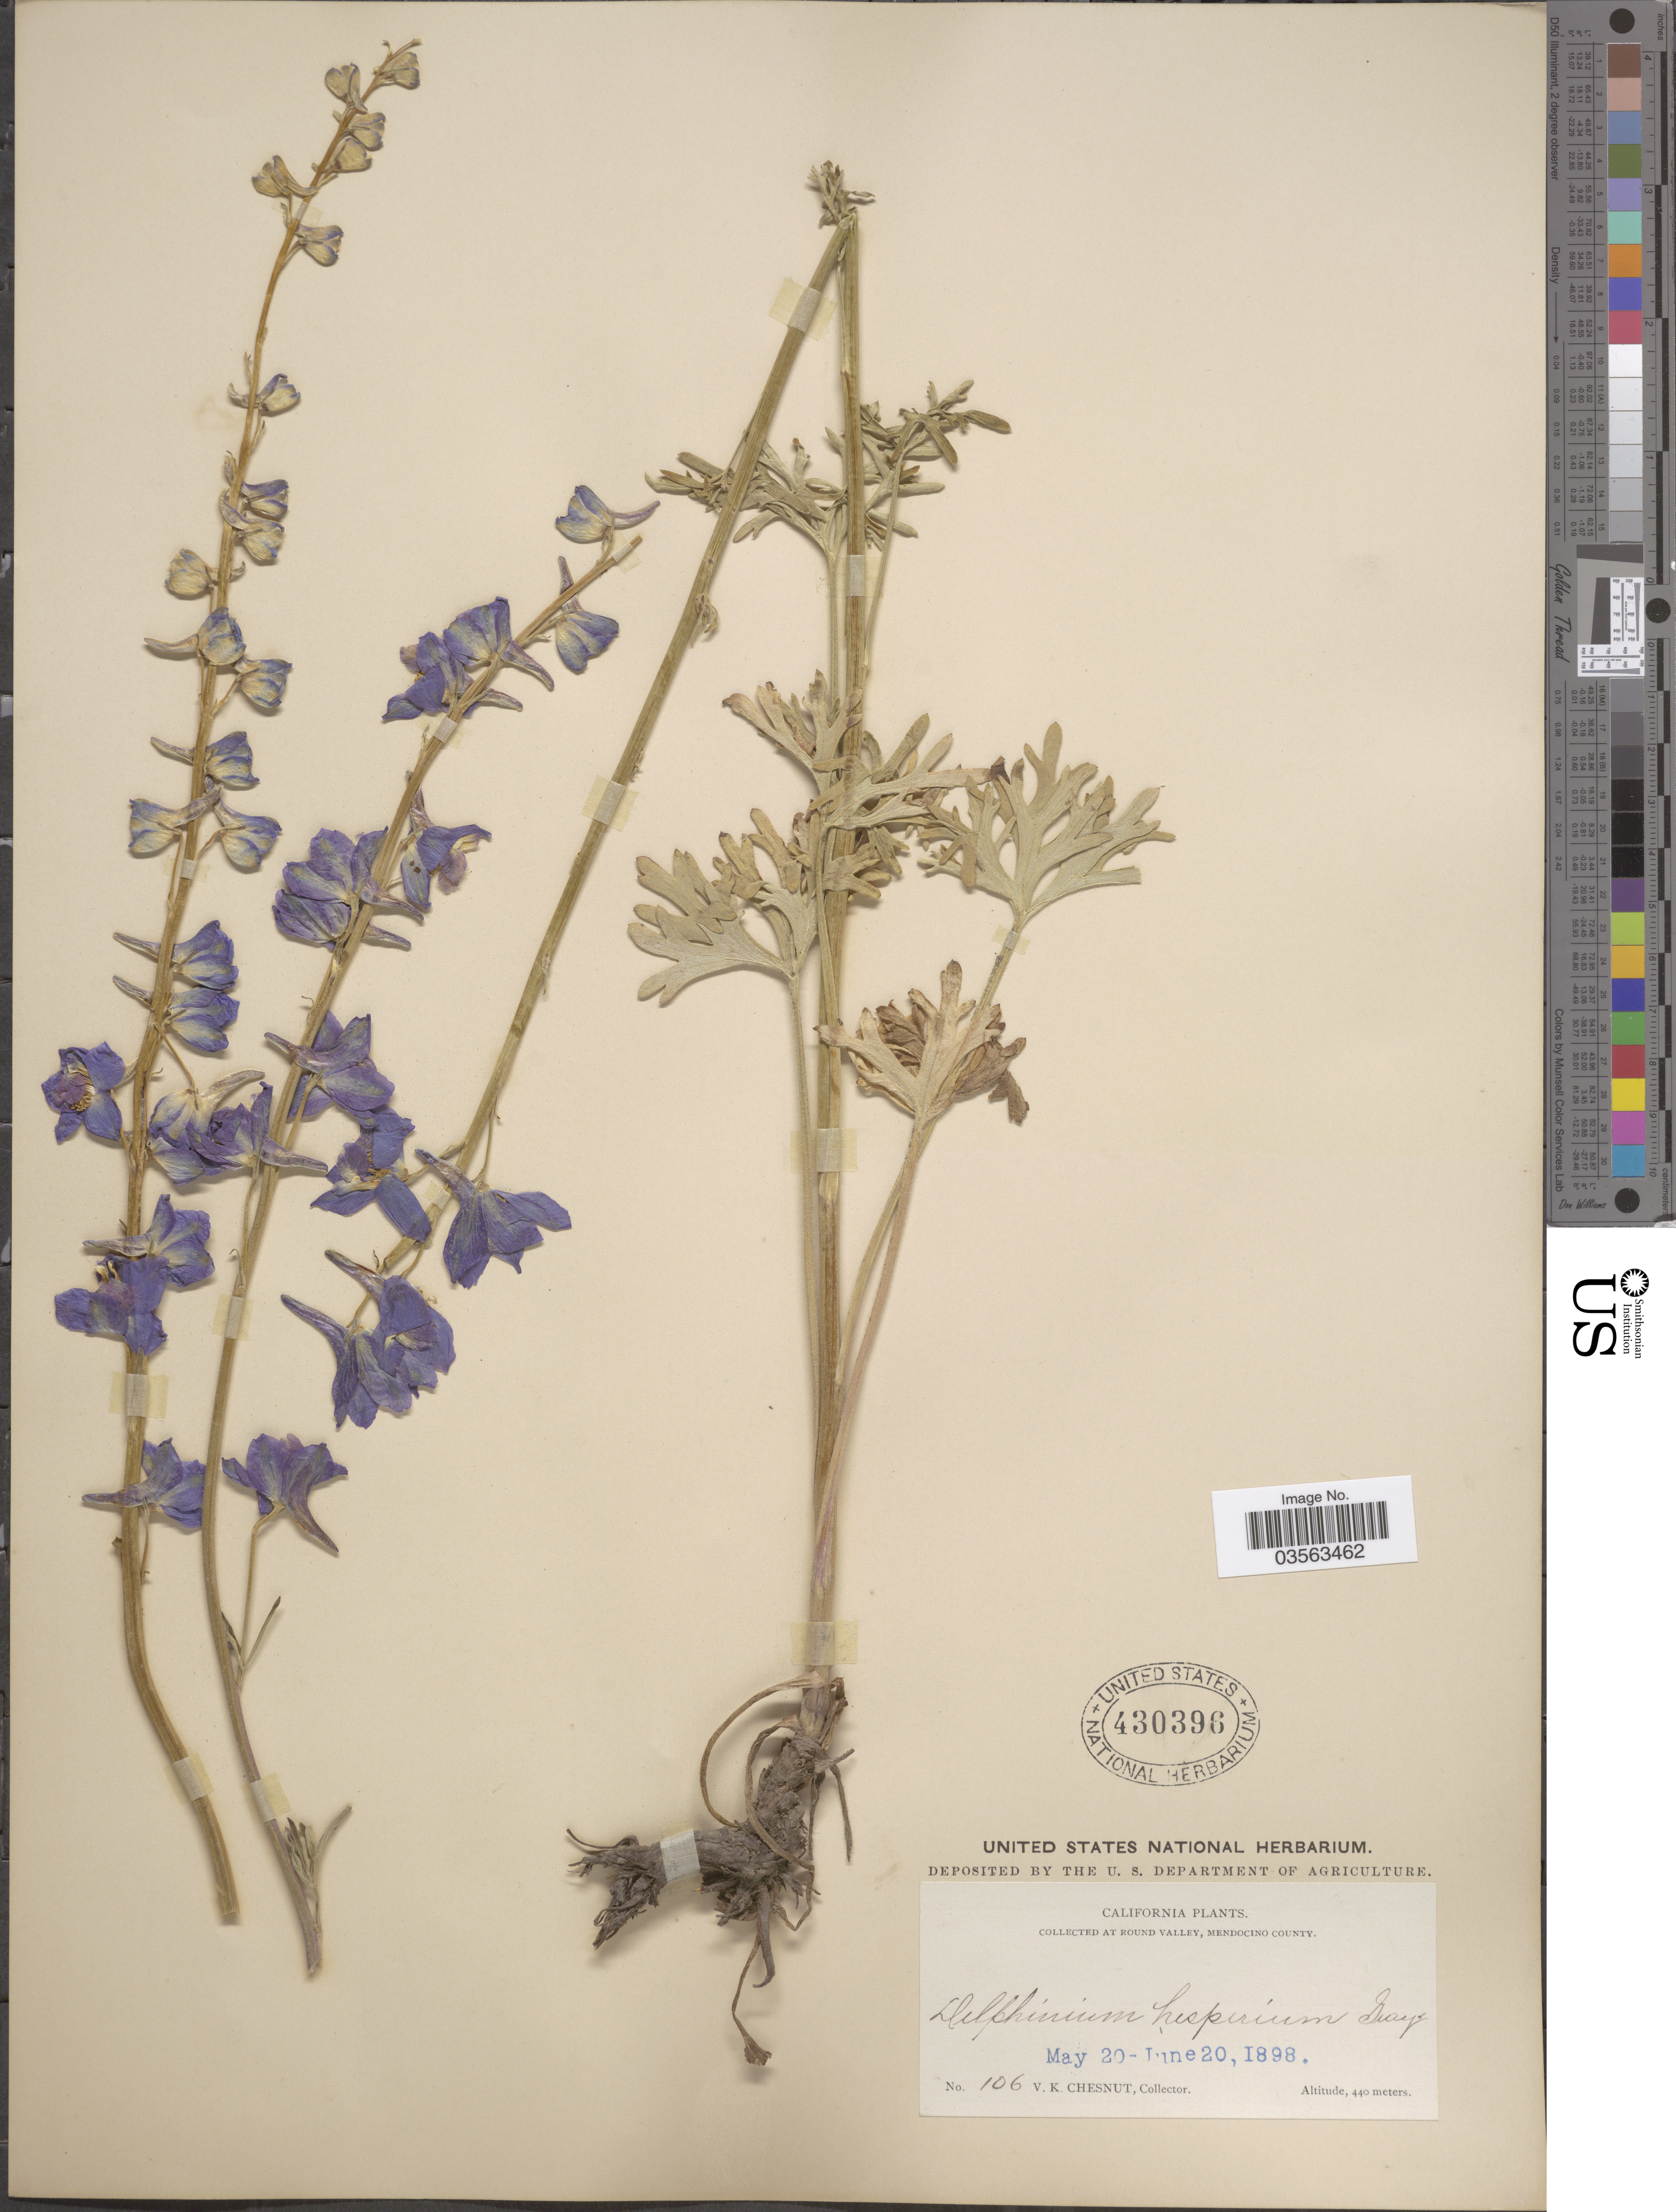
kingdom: Plantae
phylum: Tracheophyta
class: Magnoliopsida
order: Ranunculales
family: Ranunculaceae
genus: Delphinium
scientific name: Delphinium hesperium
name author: A. Gray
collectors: V. Chesnut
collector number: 106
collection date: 1898-05-20/1898-06-20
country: United States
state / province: California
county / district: Mendocino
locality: Round Valley, Mendocino County.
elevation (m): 440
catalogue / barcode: US 430396